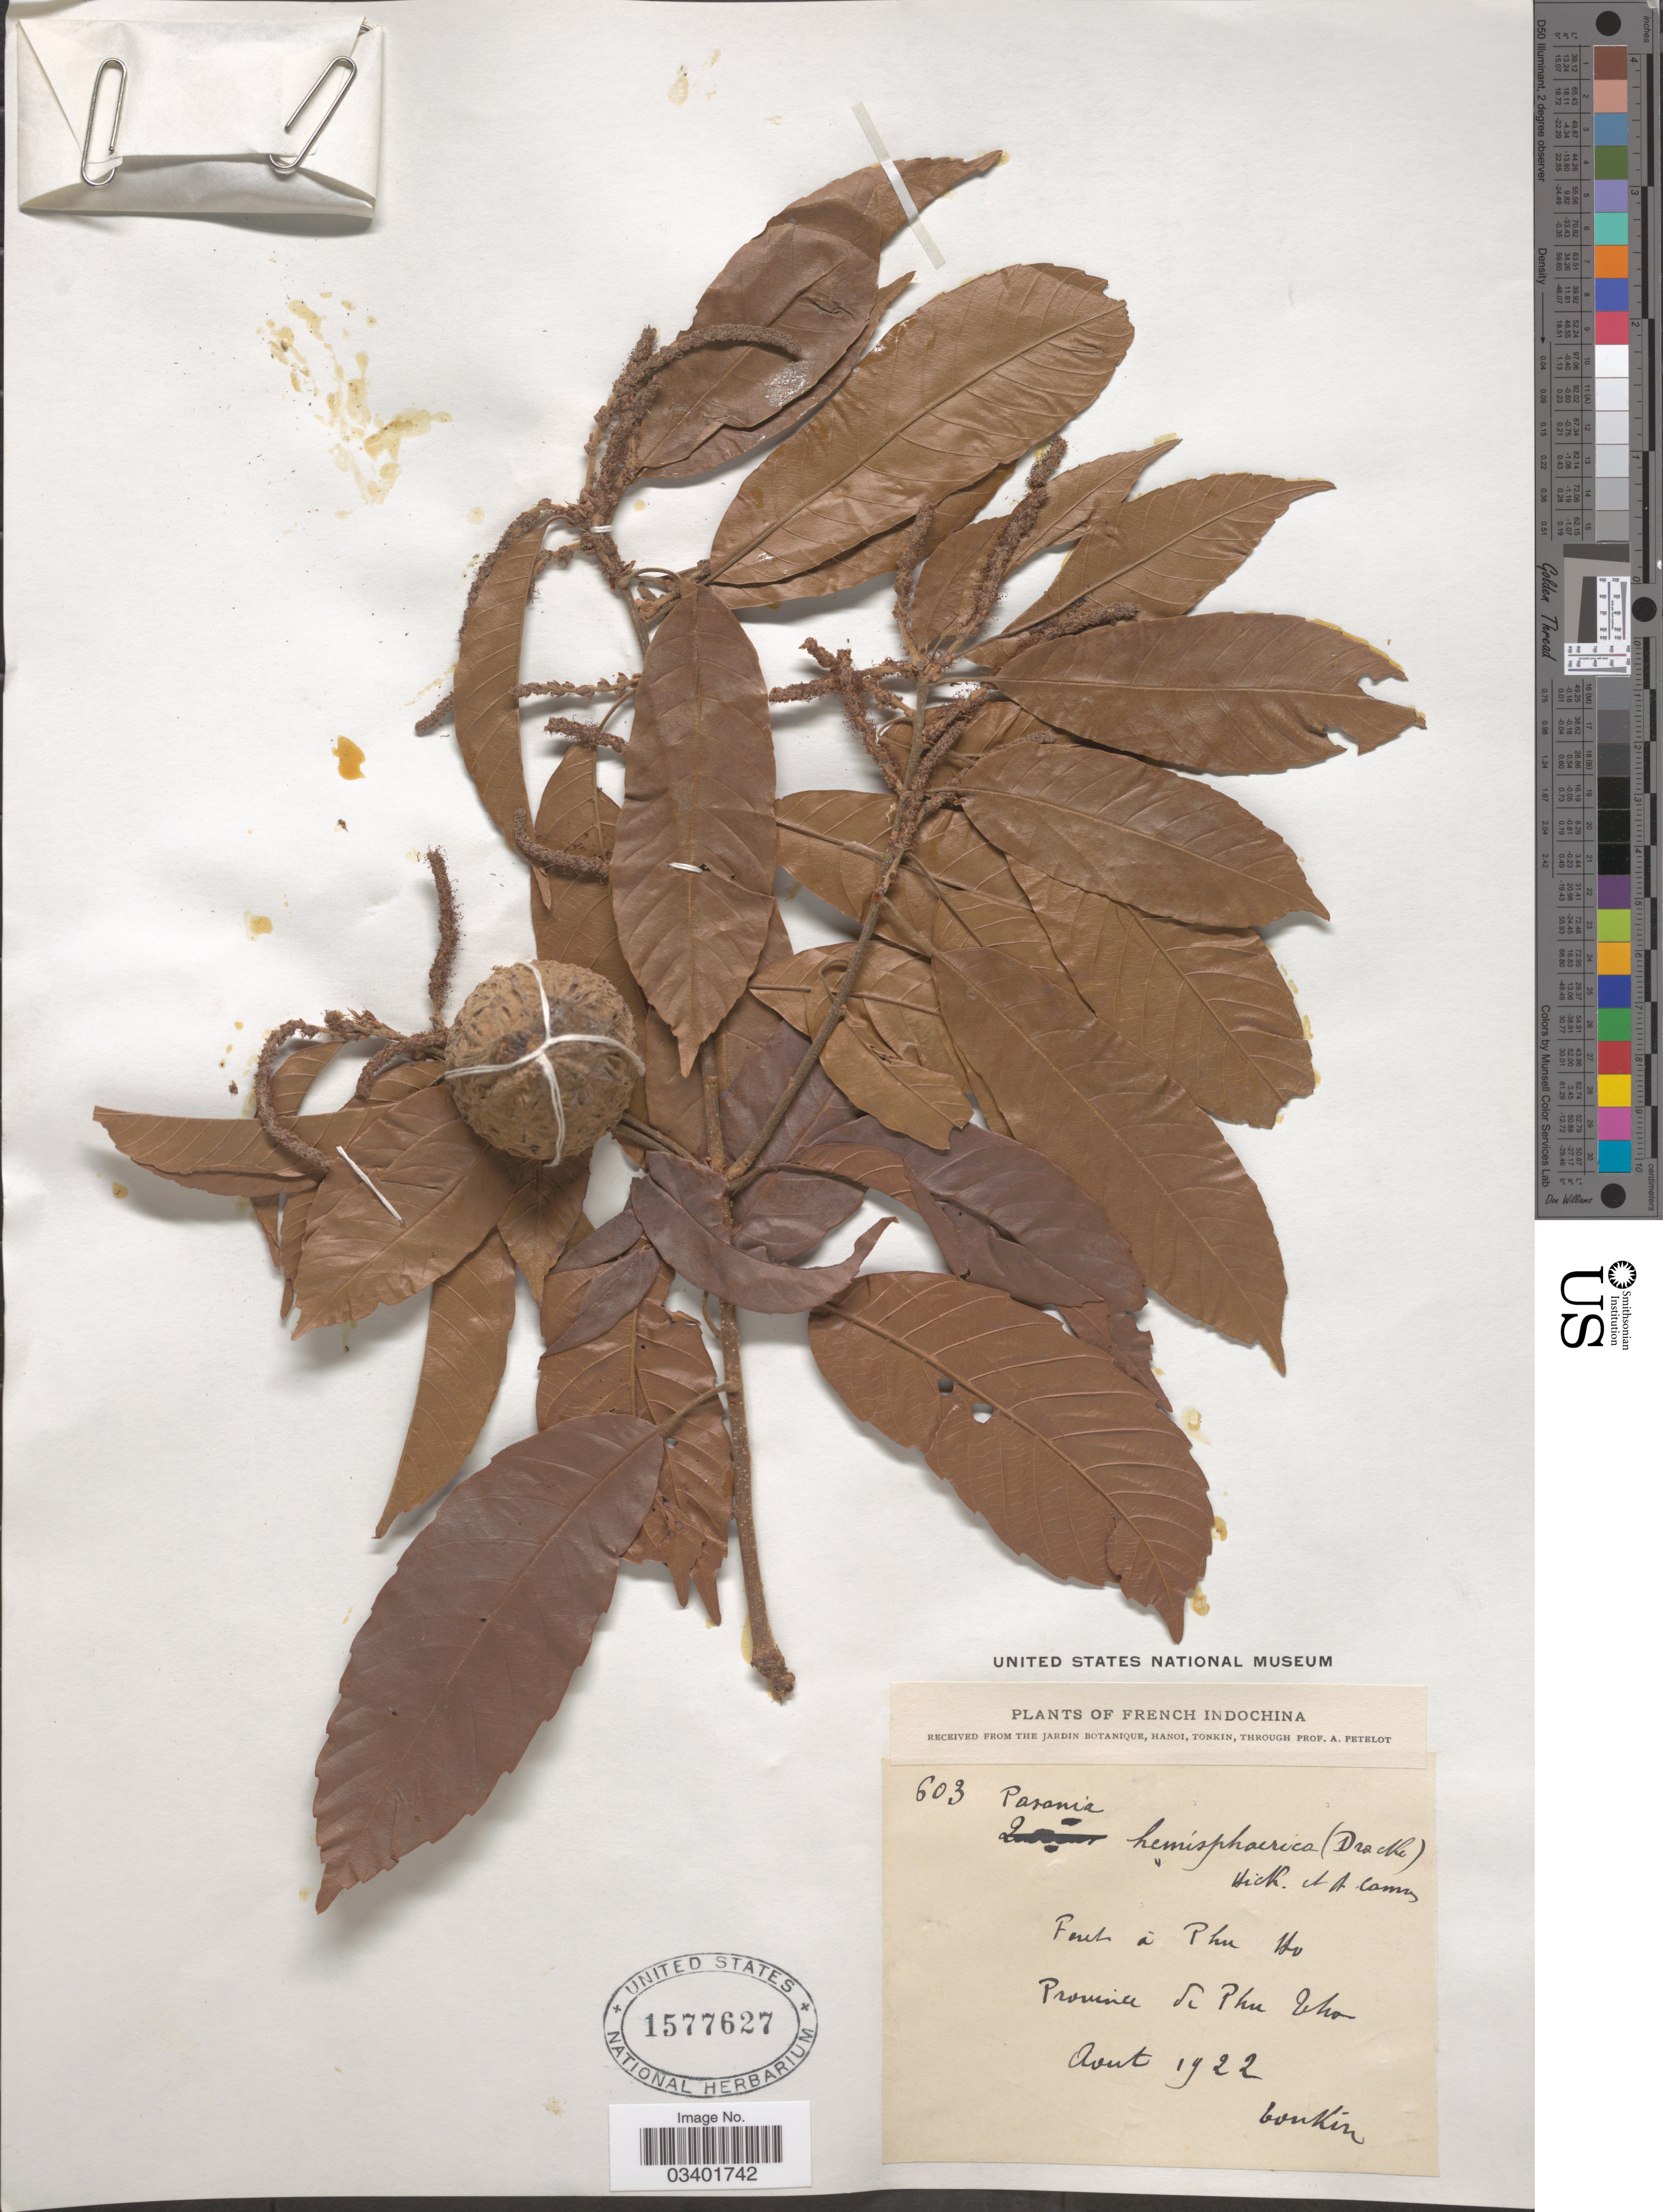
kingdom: Plantae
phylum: Tracheophyta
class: Magnoliopsida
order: Fagales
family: Fagaceae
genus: Lithocarpus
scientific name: Lithocarpus corneus var. zonatus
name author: C.C. Huang & Y.T. Chang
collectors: Pételot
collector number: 603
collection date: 1922-08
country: Vietnam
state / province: Phu Tho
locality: Forets á Phu Ho.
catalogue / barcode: US 1577627